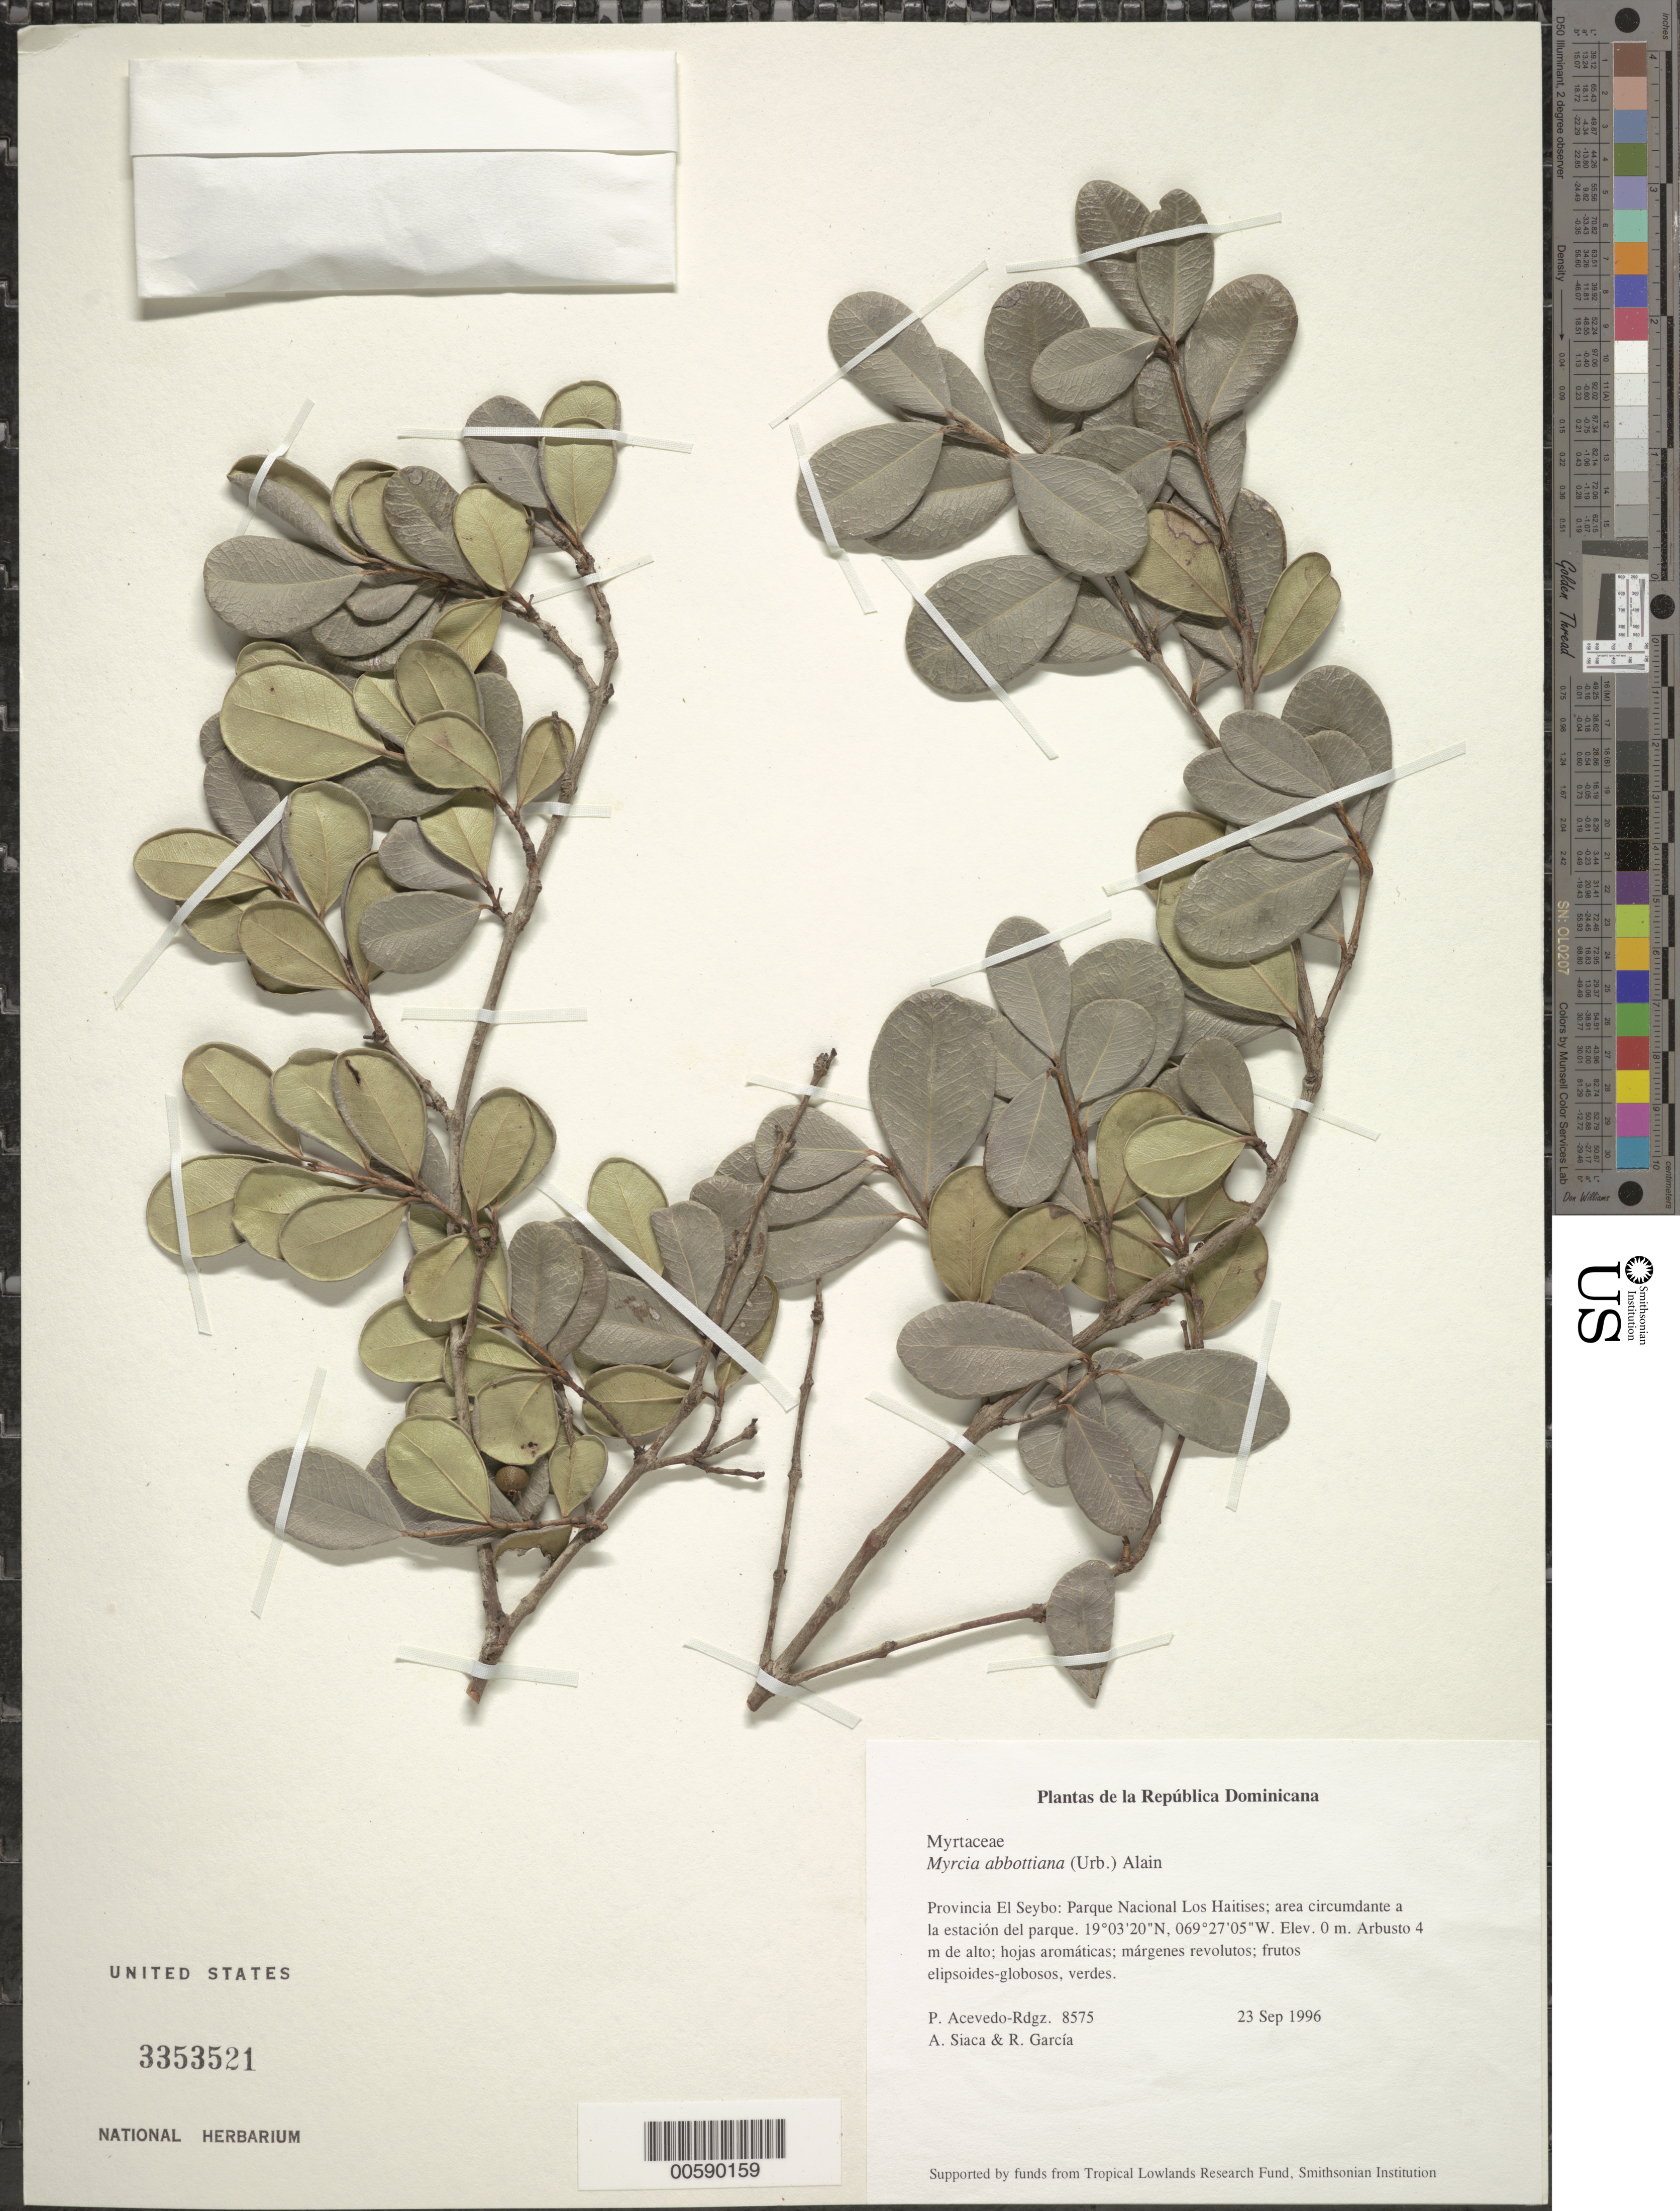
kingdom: Plantae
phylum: Tracheophyta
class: Magnoliopsida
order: Myrtales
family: Myrtaceae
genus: Myrcia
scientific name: Myrcia abbottiana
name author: (Urb.) Alain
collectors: P. Acevedo-Rodr., A. Siaca & R. G. García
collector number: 8575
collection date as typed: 23 Sep 1996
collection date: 1996-09-23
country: Dominican Republic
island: Hispaniola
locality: Provincia El Seibo: Parque Nacional Los Haitises; area circumdante a la estación del parque.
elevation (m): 0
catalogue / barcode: US 3353521